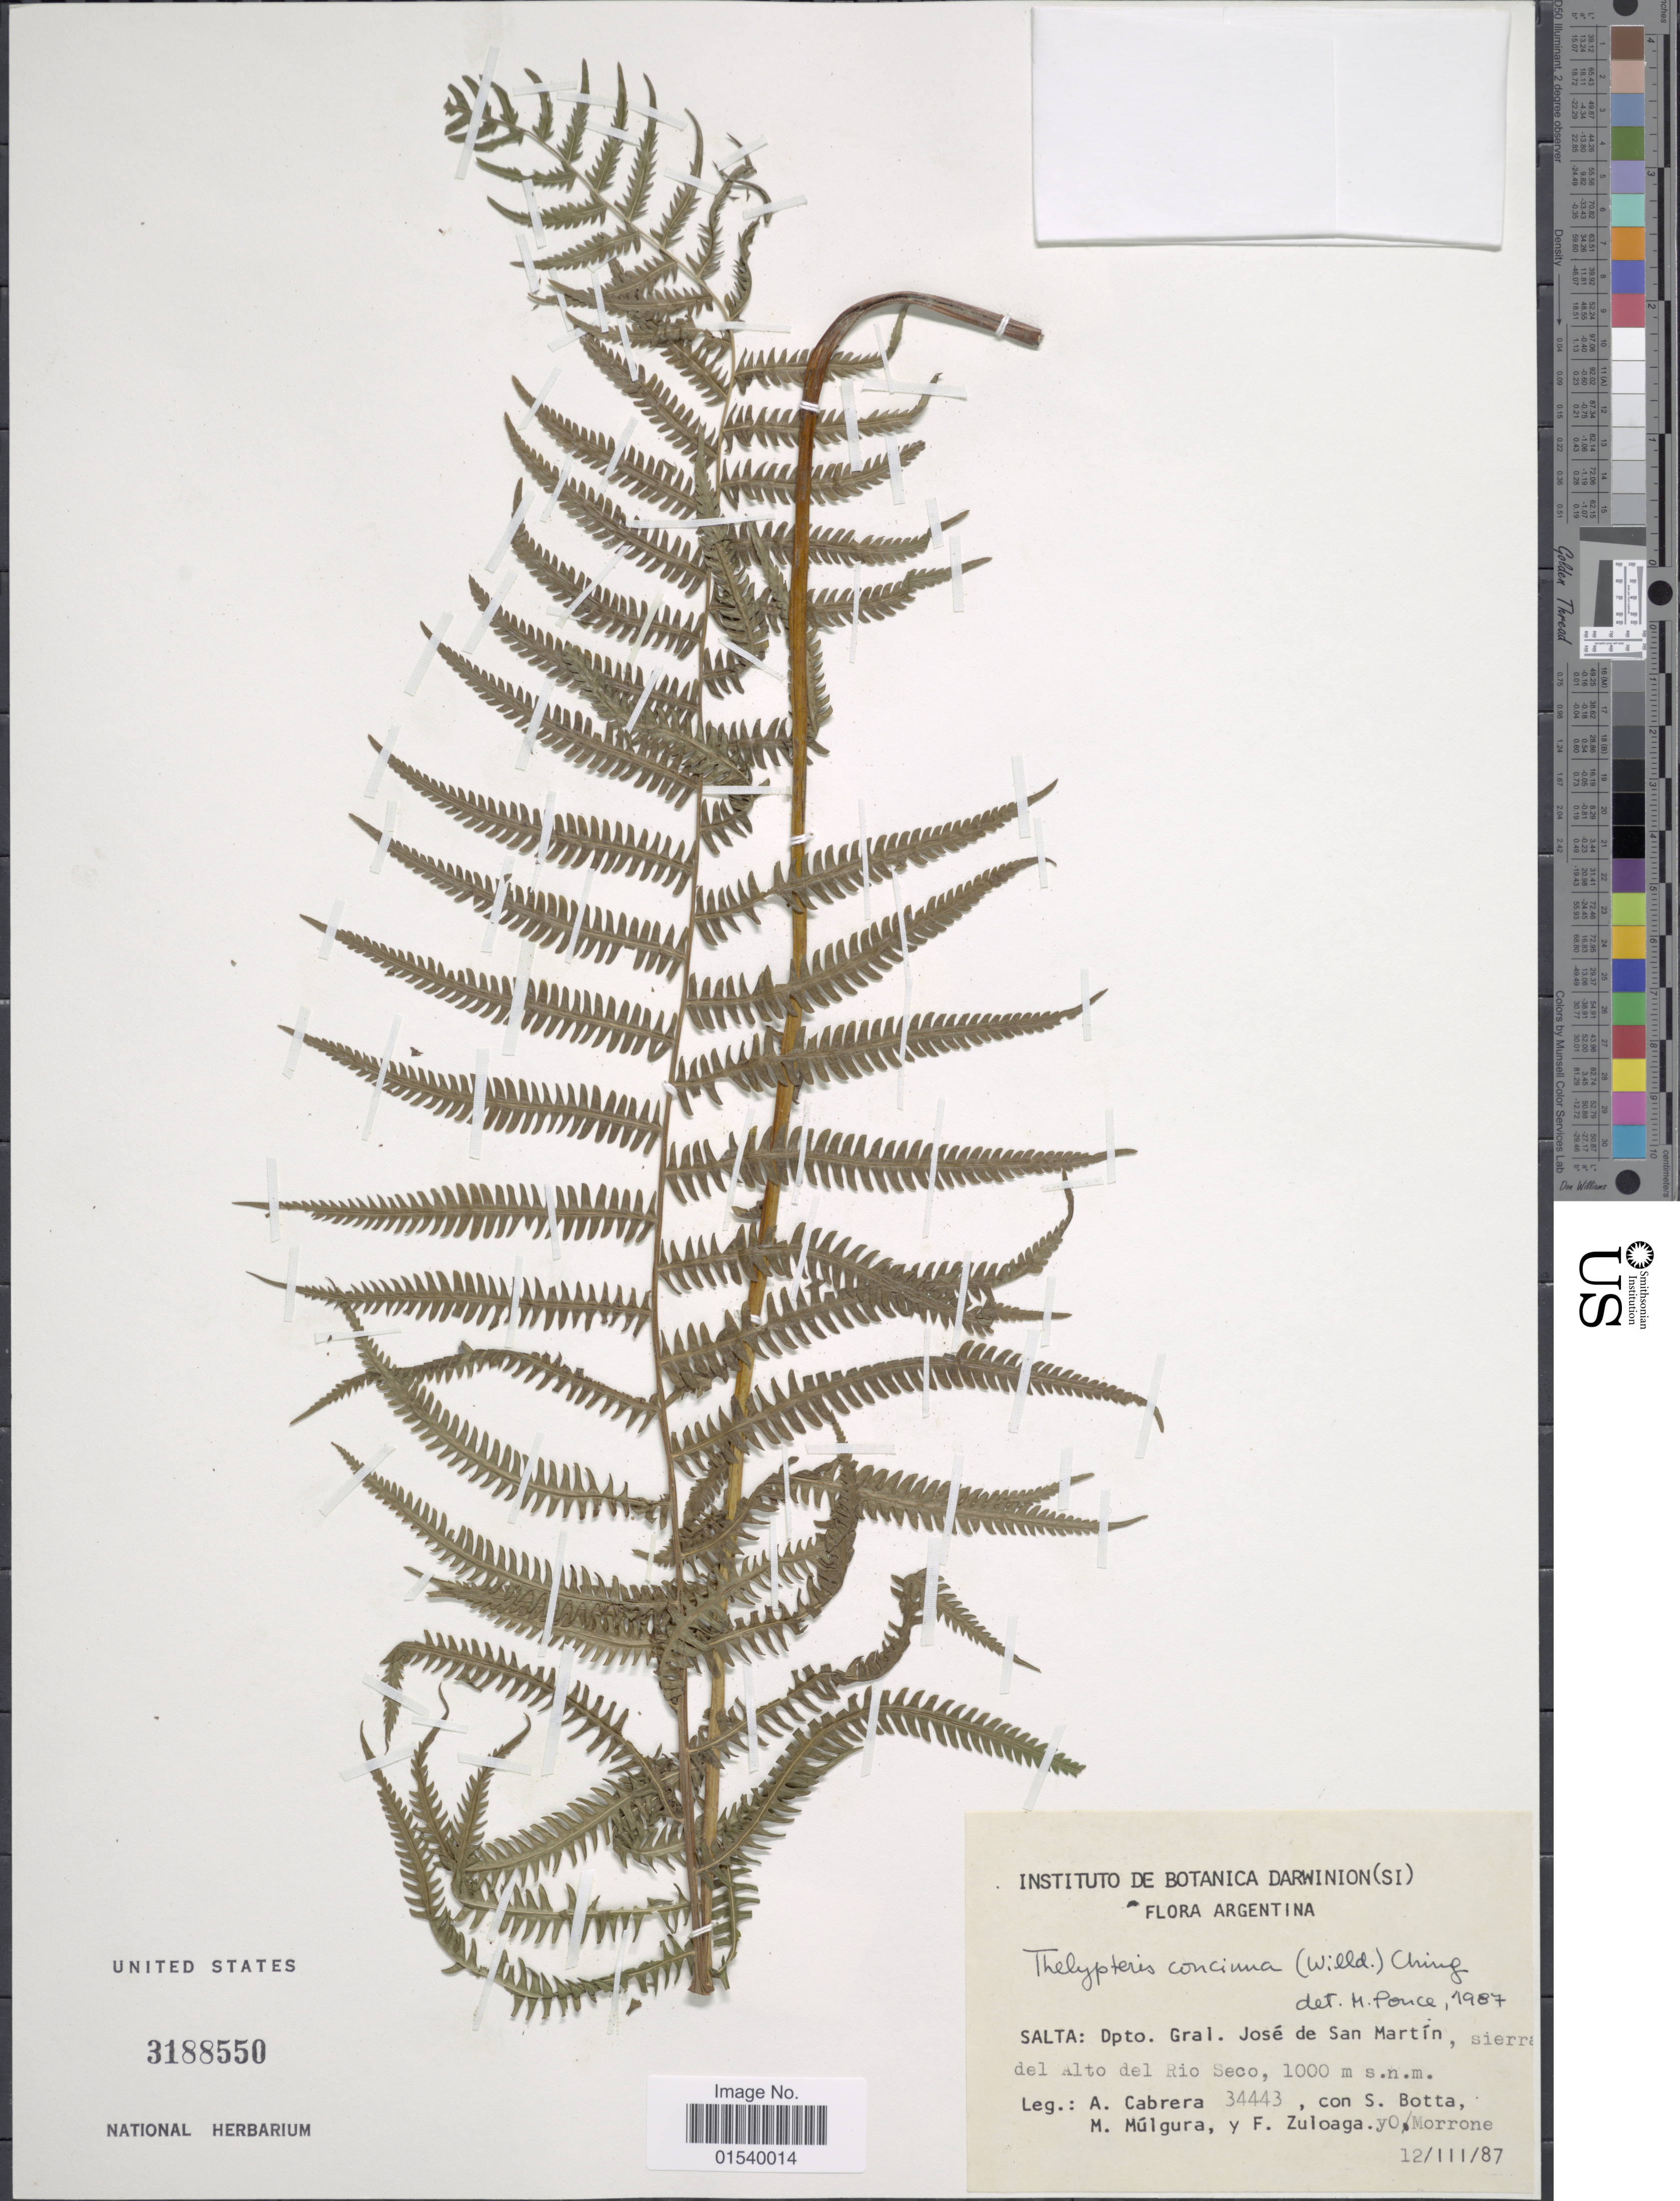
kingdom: Plantae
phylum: Tracheophyta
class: Polypodiopsida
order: Polypodiales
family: Thelypteridaceae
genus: Amauropelta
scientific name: Amauropelta concinna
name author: (Willd.) Pic. Serm.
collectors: A. Cabrera, S. Botta, M. Múlgura, F. Zuloaga & O. N. Morrone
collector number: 3443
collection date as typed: Transcribed d/m/y: 12/3/87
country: Argentina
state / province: Salta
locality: Dpto. Gral José de San Martin, sierra del Alto del Rio Seco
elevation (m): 1000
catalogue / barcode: US 3188550